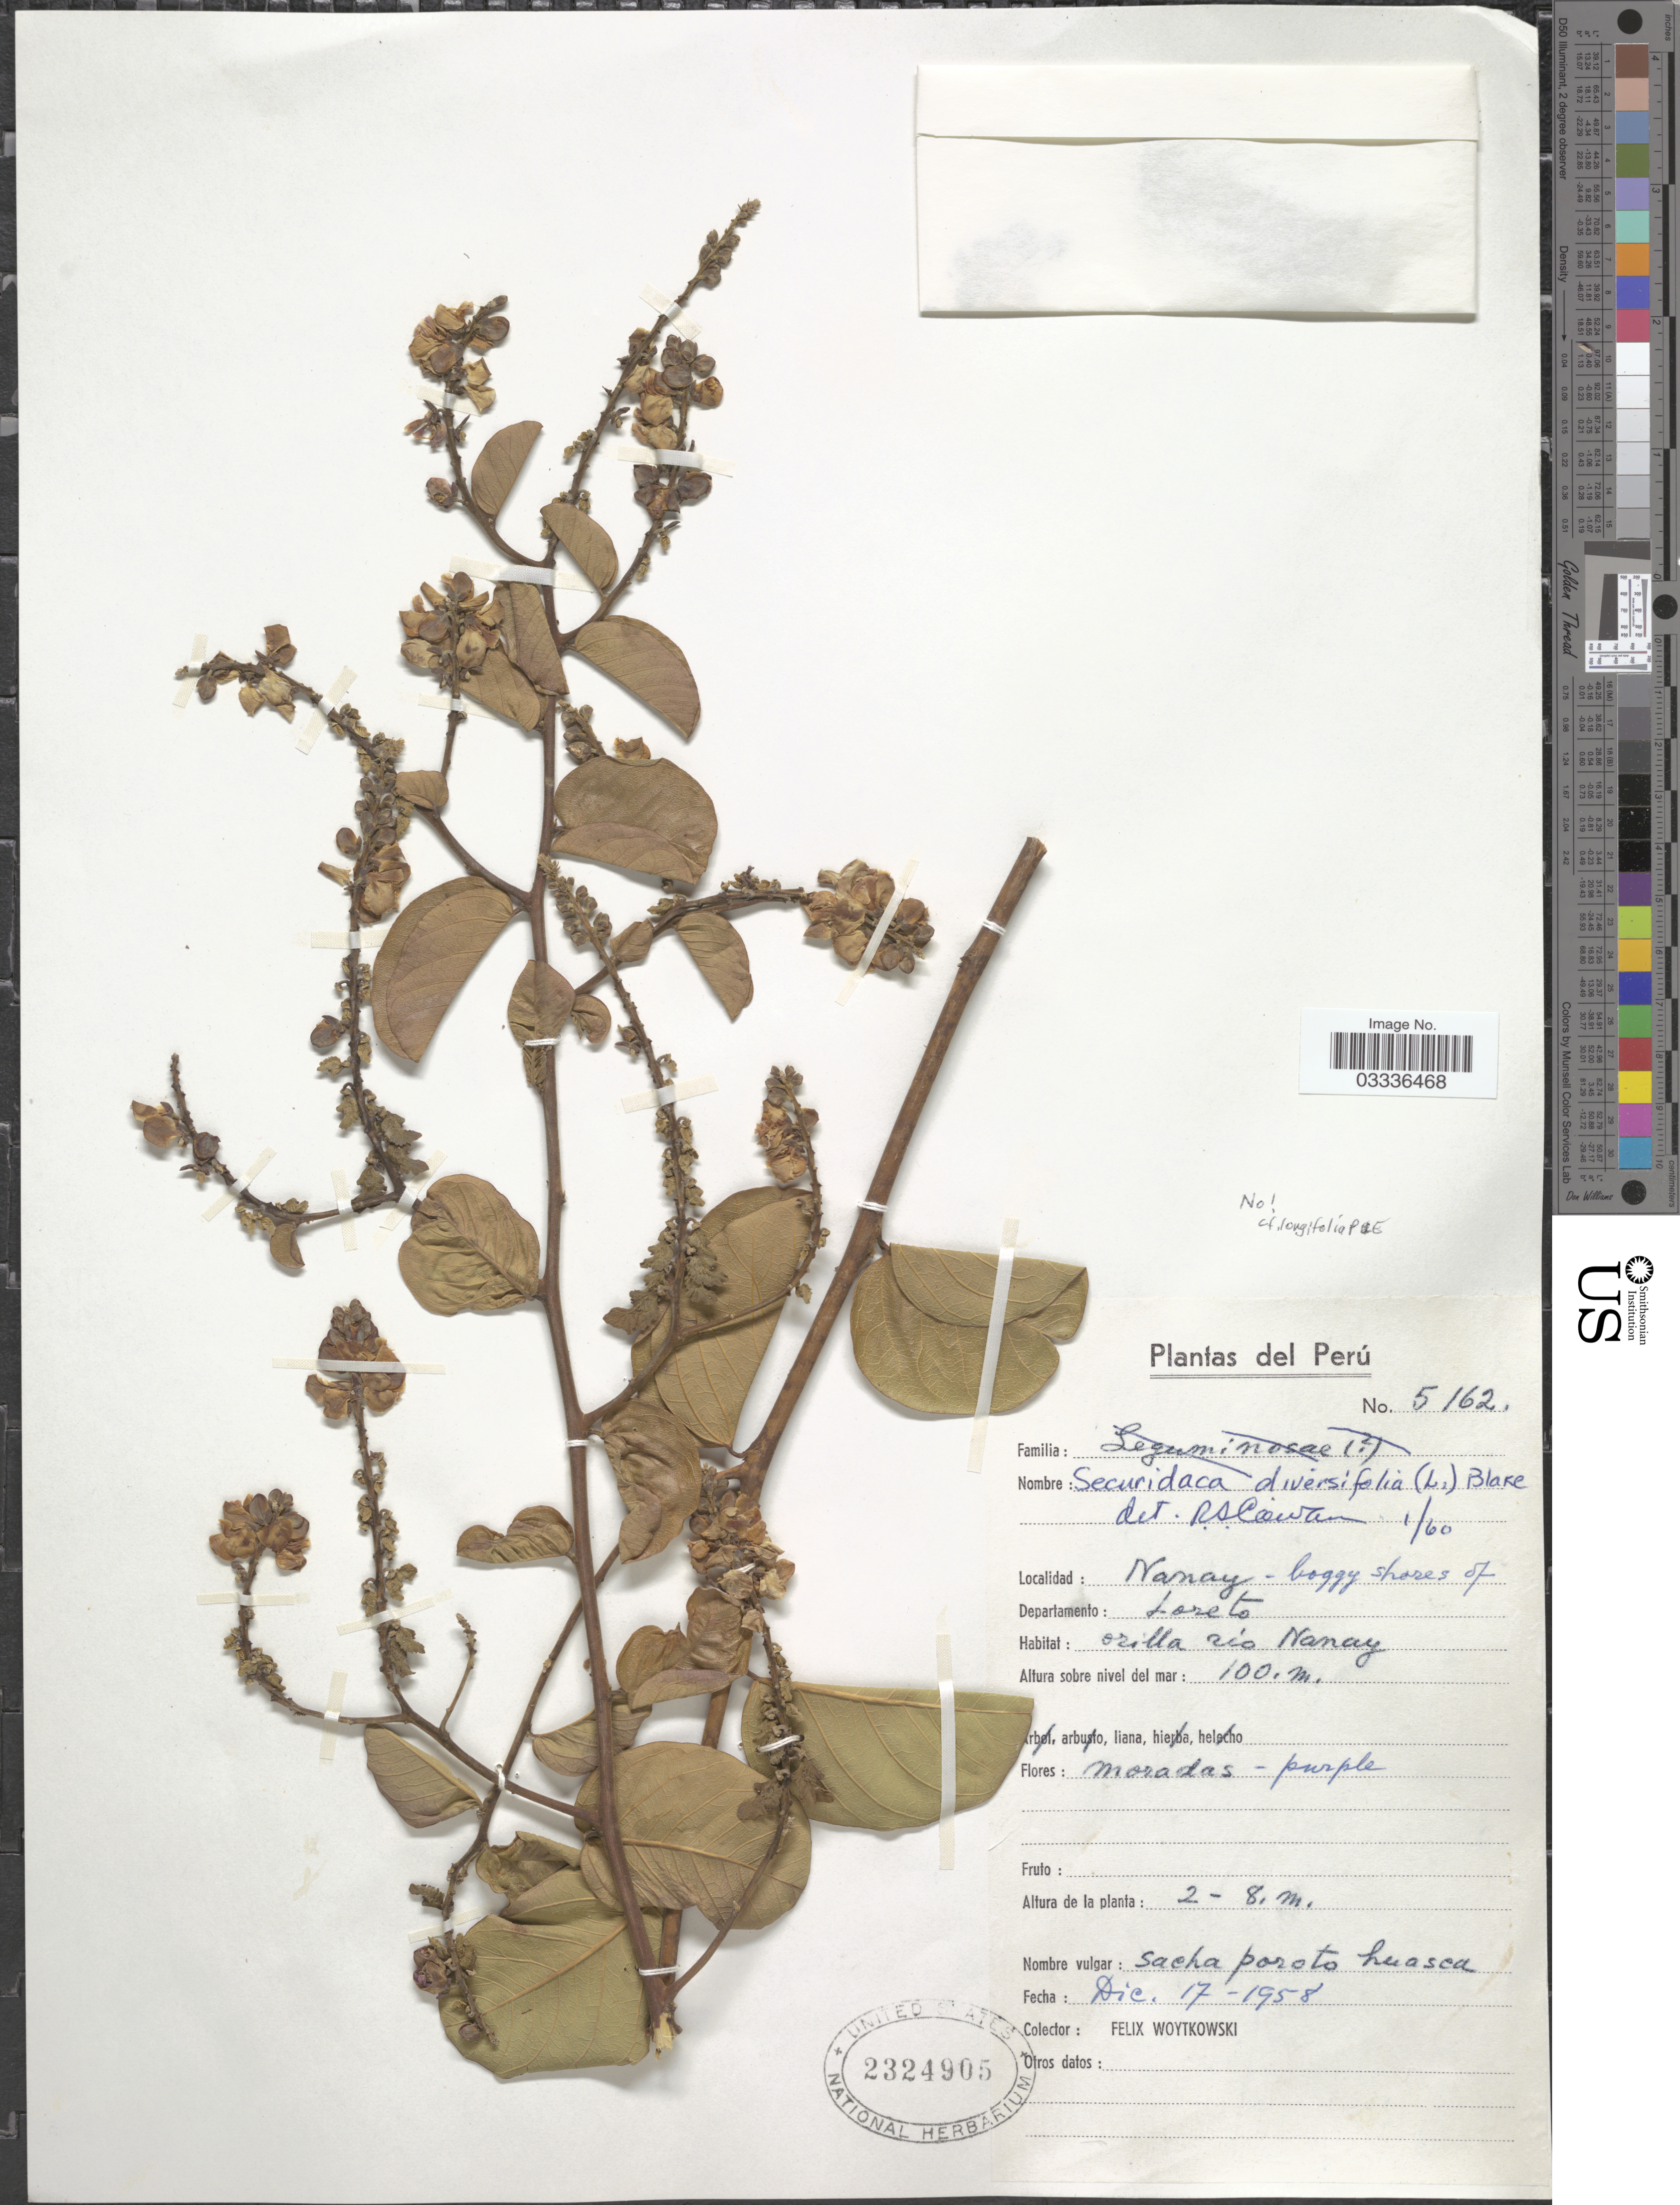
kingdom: Plantae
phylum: Tracheophyta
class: Magnoliopsida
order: Fabales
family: Polygalaceae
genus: Securidaca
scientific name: Securidaca longifolia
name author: Poepp. & Endl.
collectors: F. Woytkowski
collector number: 5162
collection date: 1958-12-17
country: Peru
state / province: Loreto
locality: Nanay - boggy shores of. Departamento: Loreto. Orilla río Nanay.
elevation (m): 100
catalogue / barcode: US 2324905